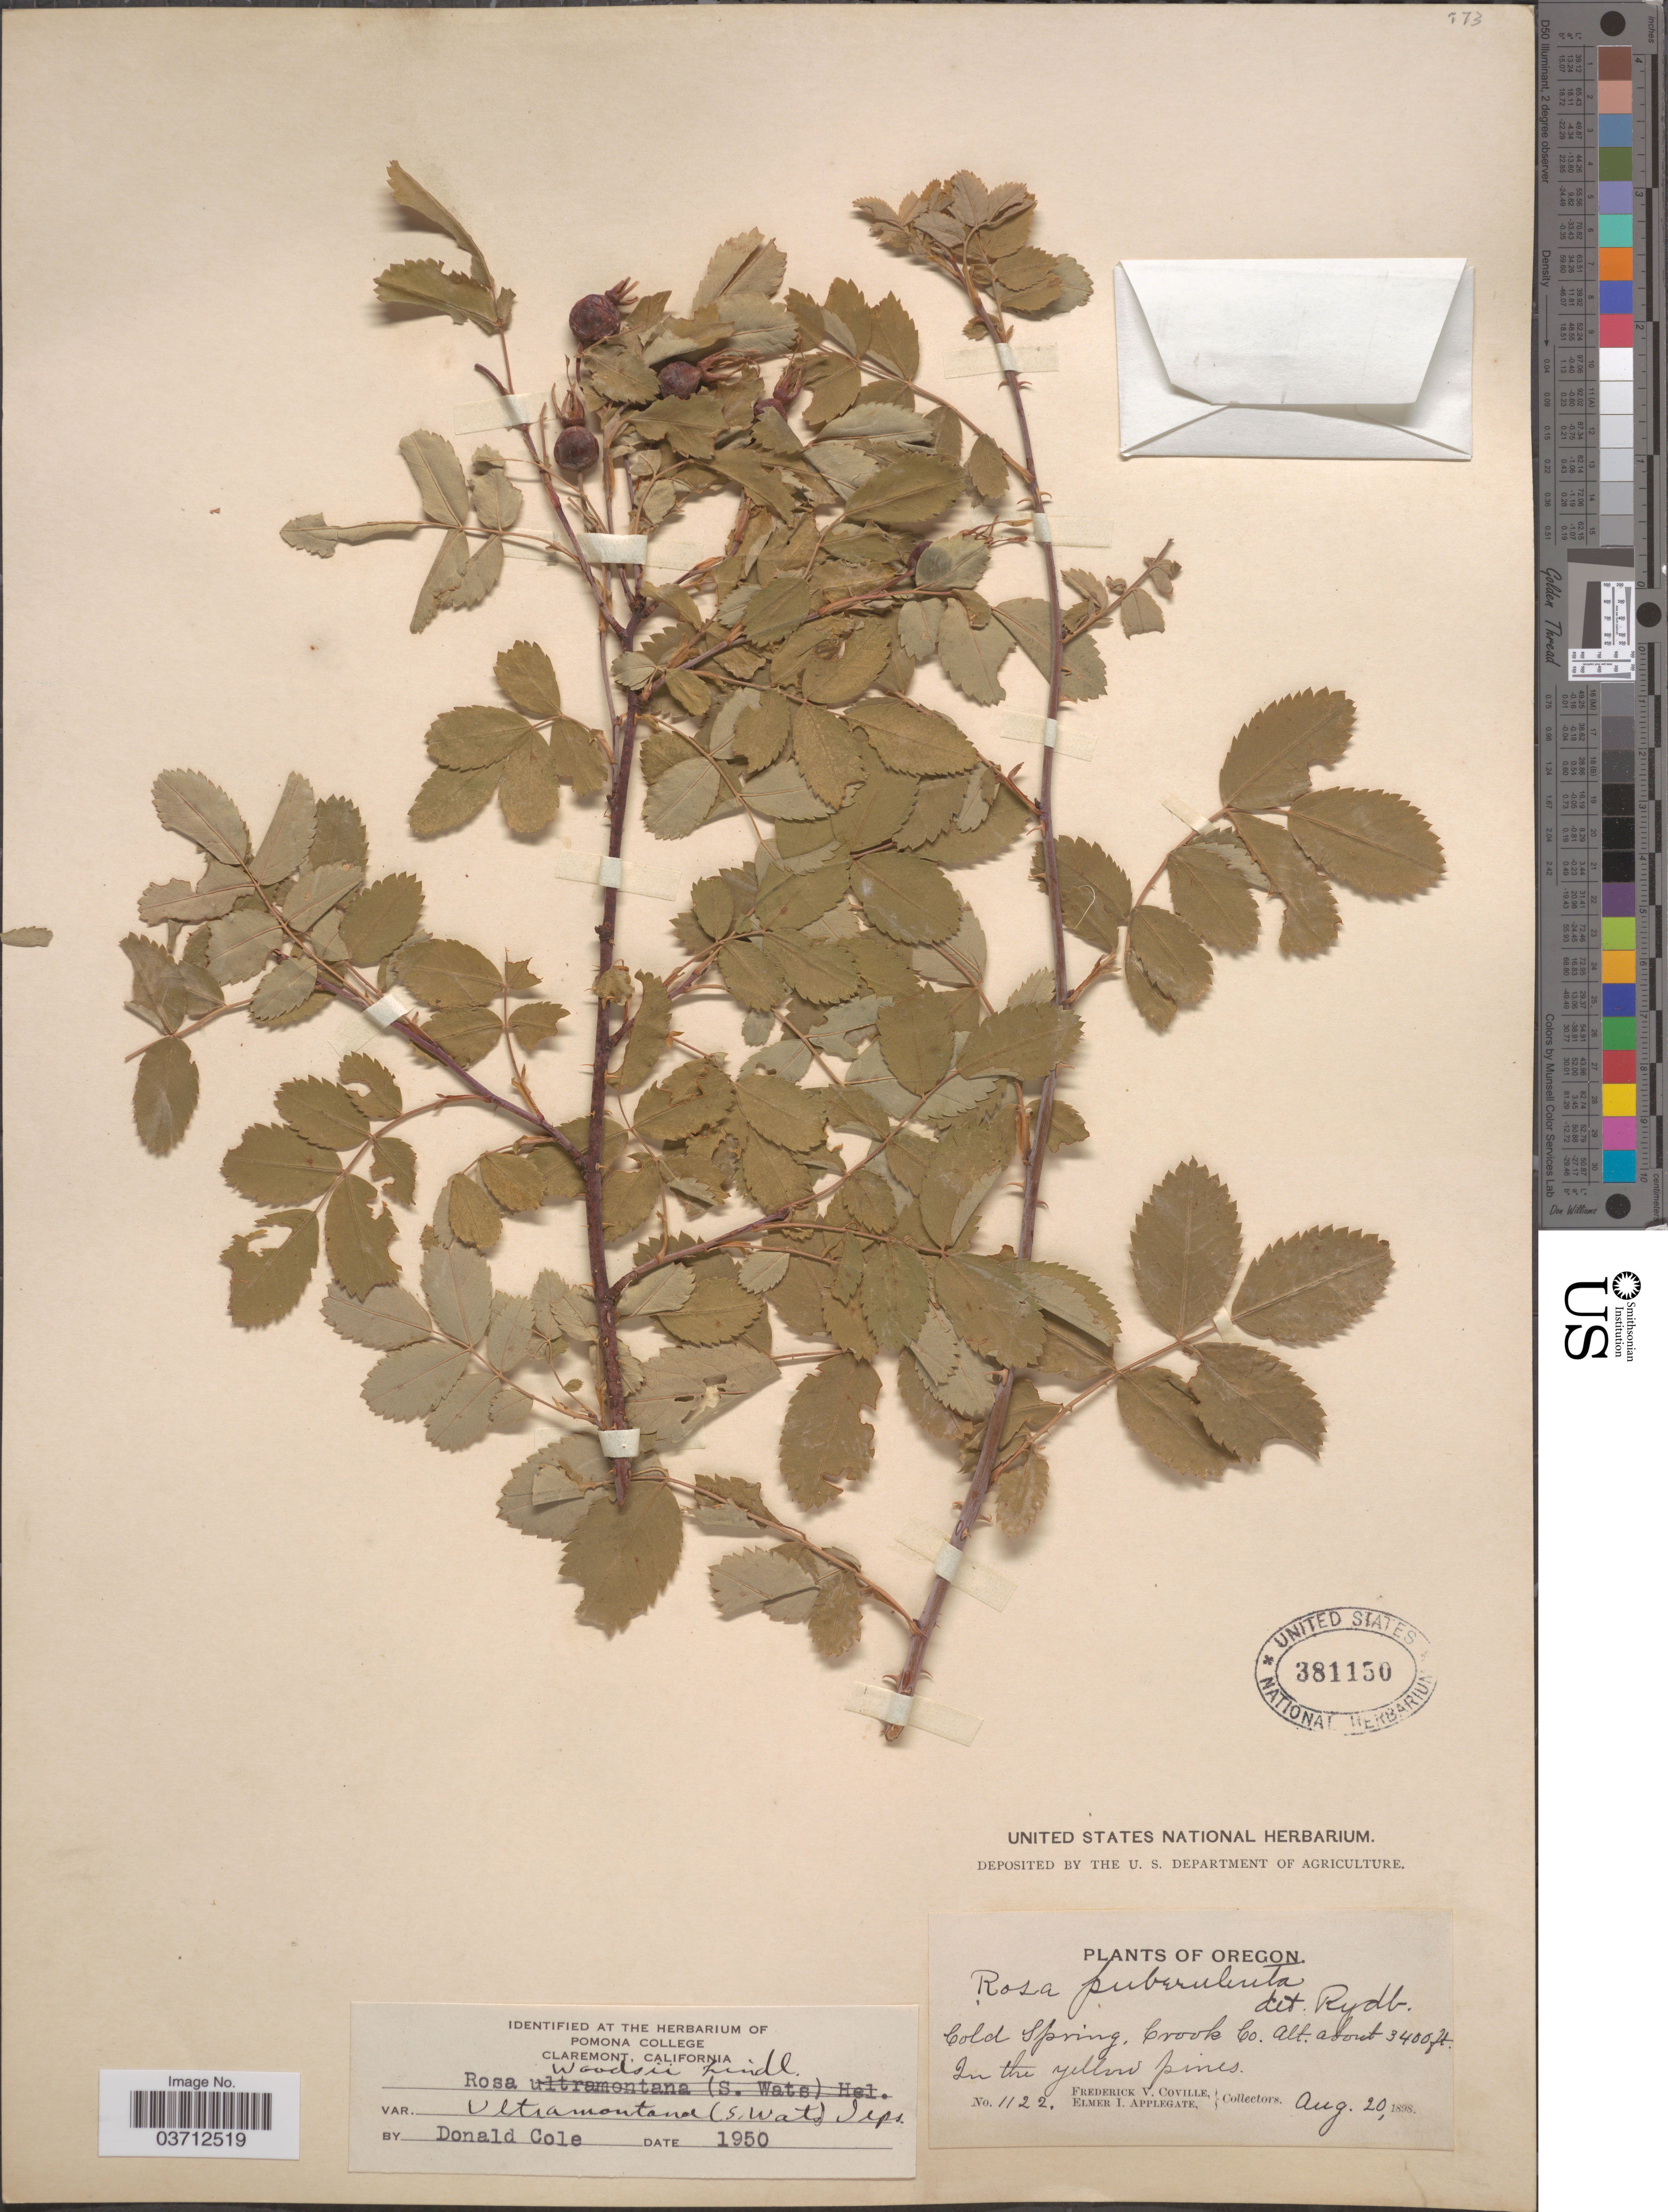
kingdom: Plantae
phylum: Tracheophyta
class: Magnoliopsida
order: Rosales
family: Rosaceae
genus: Rosa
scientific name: Rosa woodsii var. ultramontana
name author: Lindl.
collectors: F. V. Coville & E. I. Applegate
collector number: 1122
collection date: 1898-08-20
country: United States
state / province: Oregon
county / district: Crook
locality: Cold Spring, Crook Co. In the yellow pines.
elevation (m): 1036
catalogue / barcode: US 381150